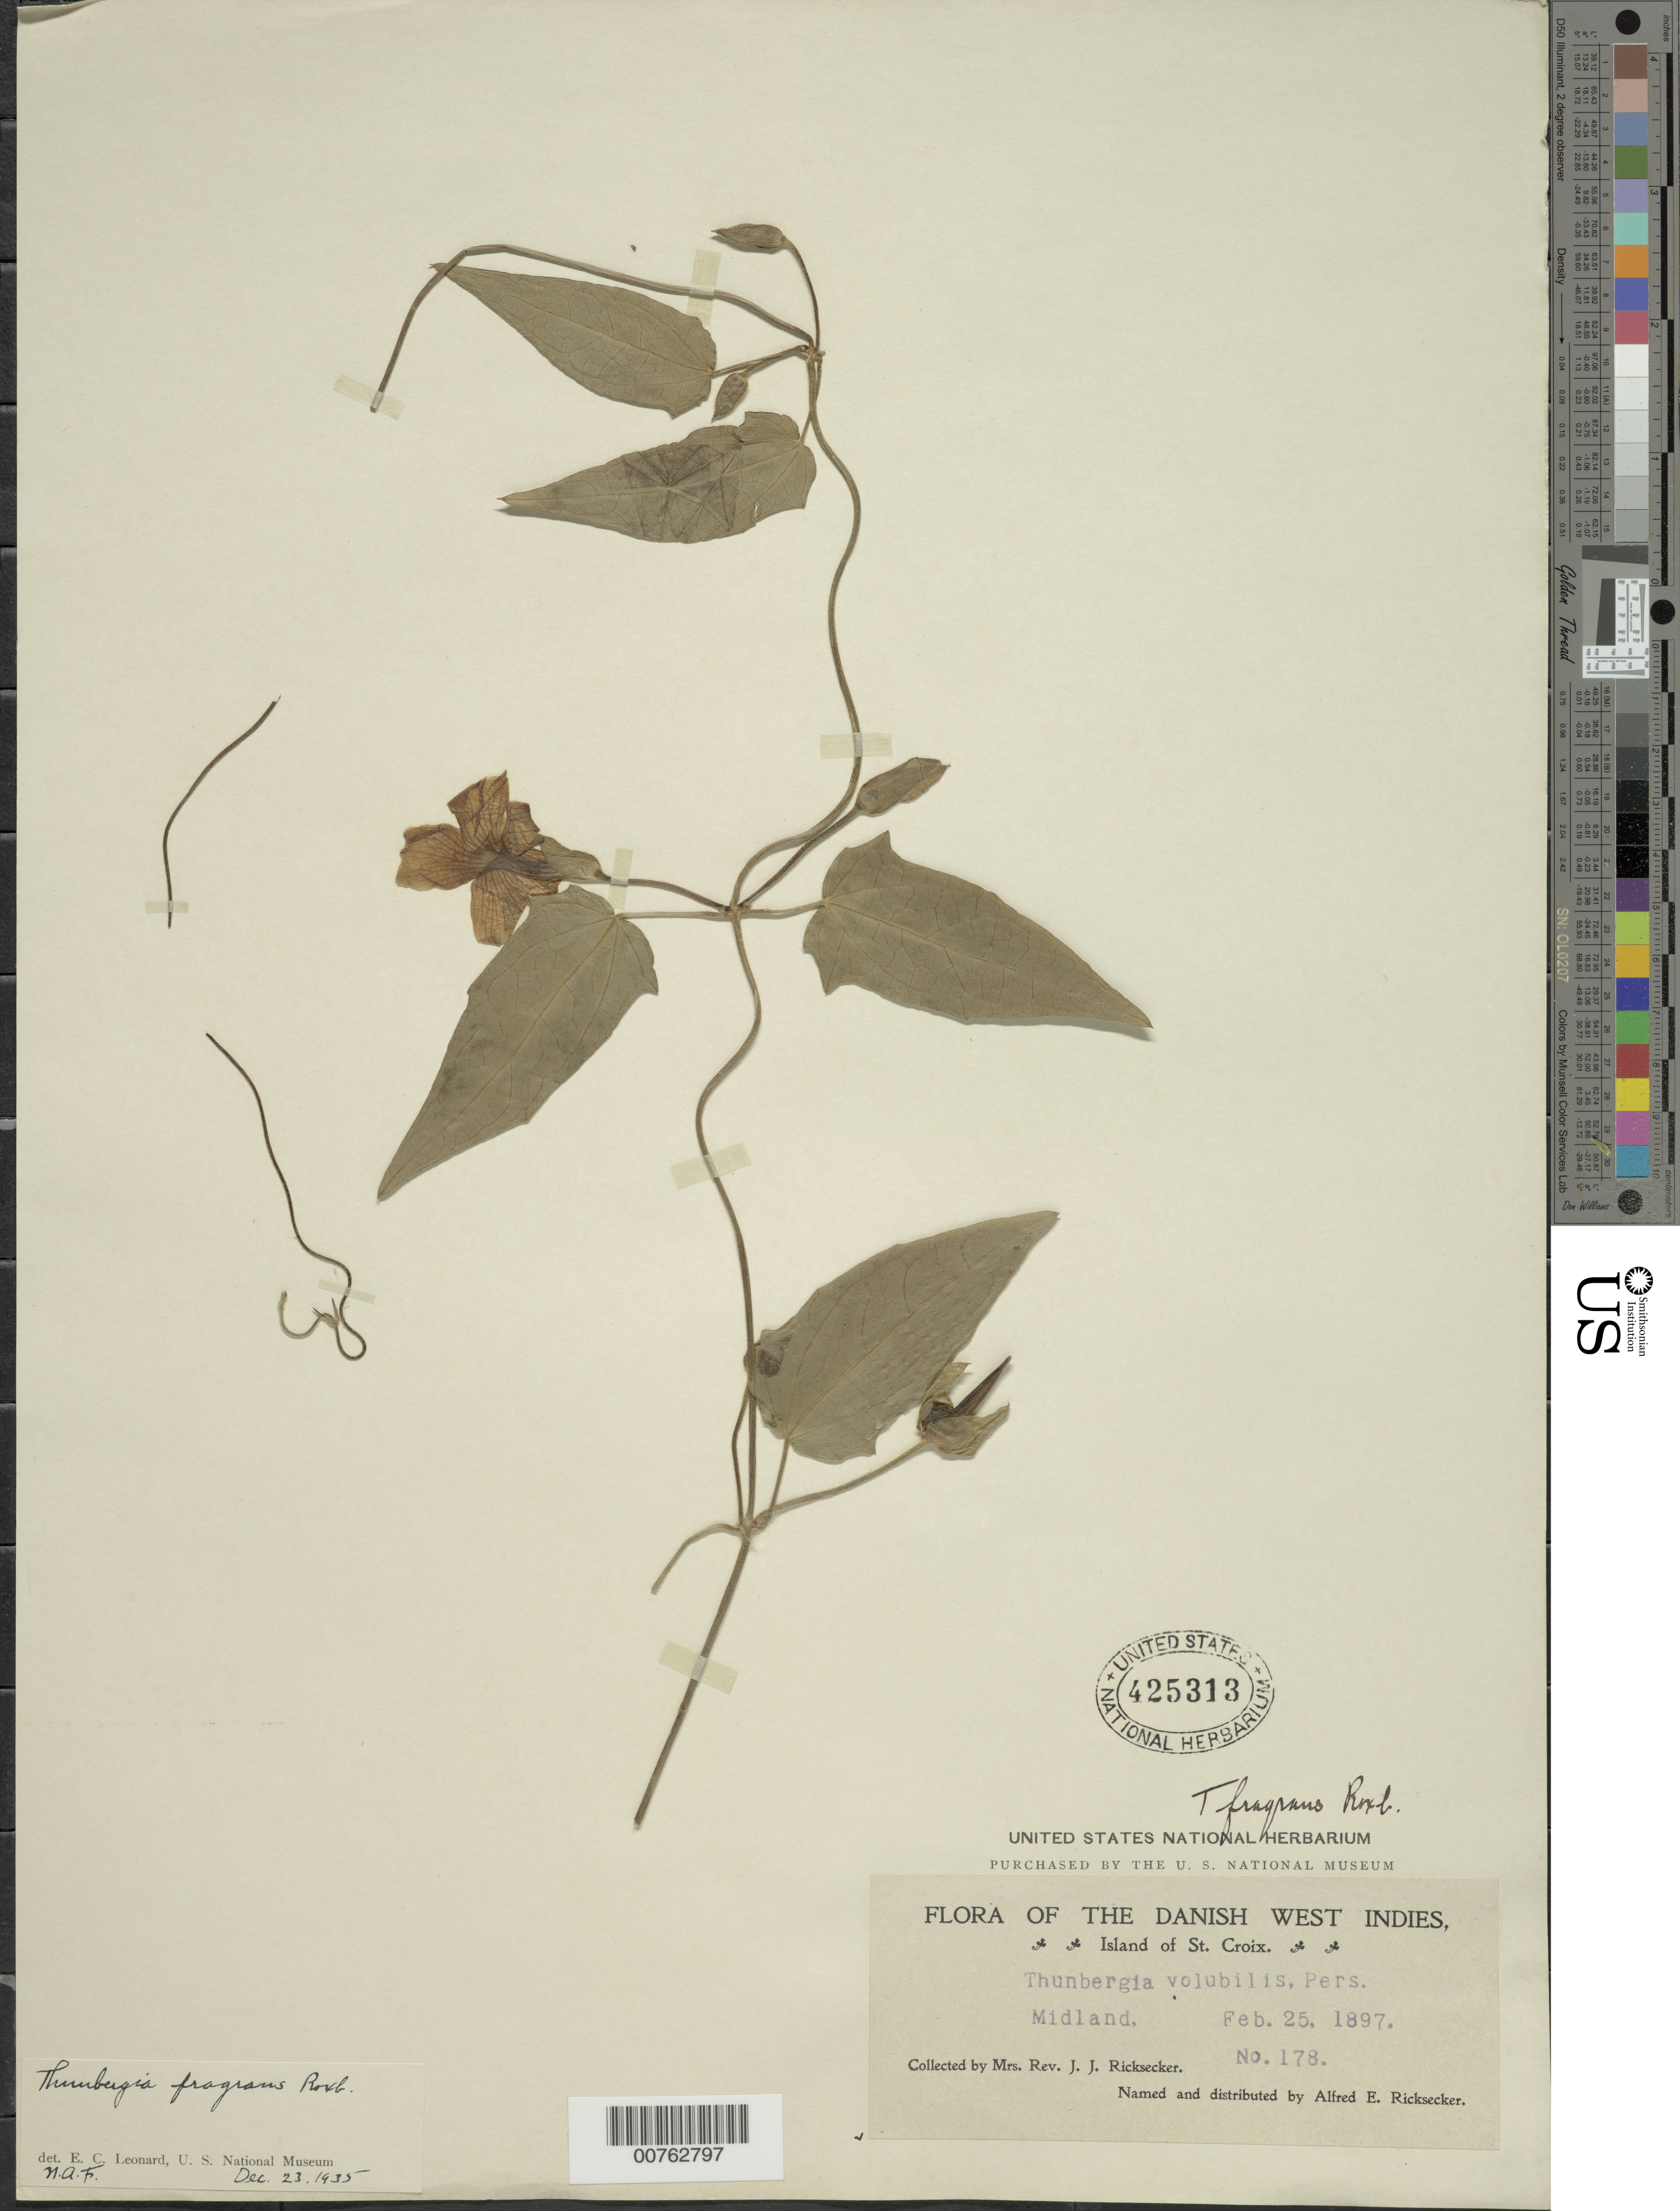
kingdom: Plantae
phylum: Tracheophyta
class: Magnoliopsida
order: Lamiales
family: Acanthaceae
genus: Thunbergia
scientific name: Thunbergia fragrans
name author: Roxb.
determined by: Leonard, Emery C., (US)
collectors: L. A. Ricksecker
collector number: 178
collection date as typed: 25 Feb 1897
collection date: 1897-02-25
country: U.S. Virgin Islands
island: St. Croix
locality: Midland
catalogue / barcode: US 425313